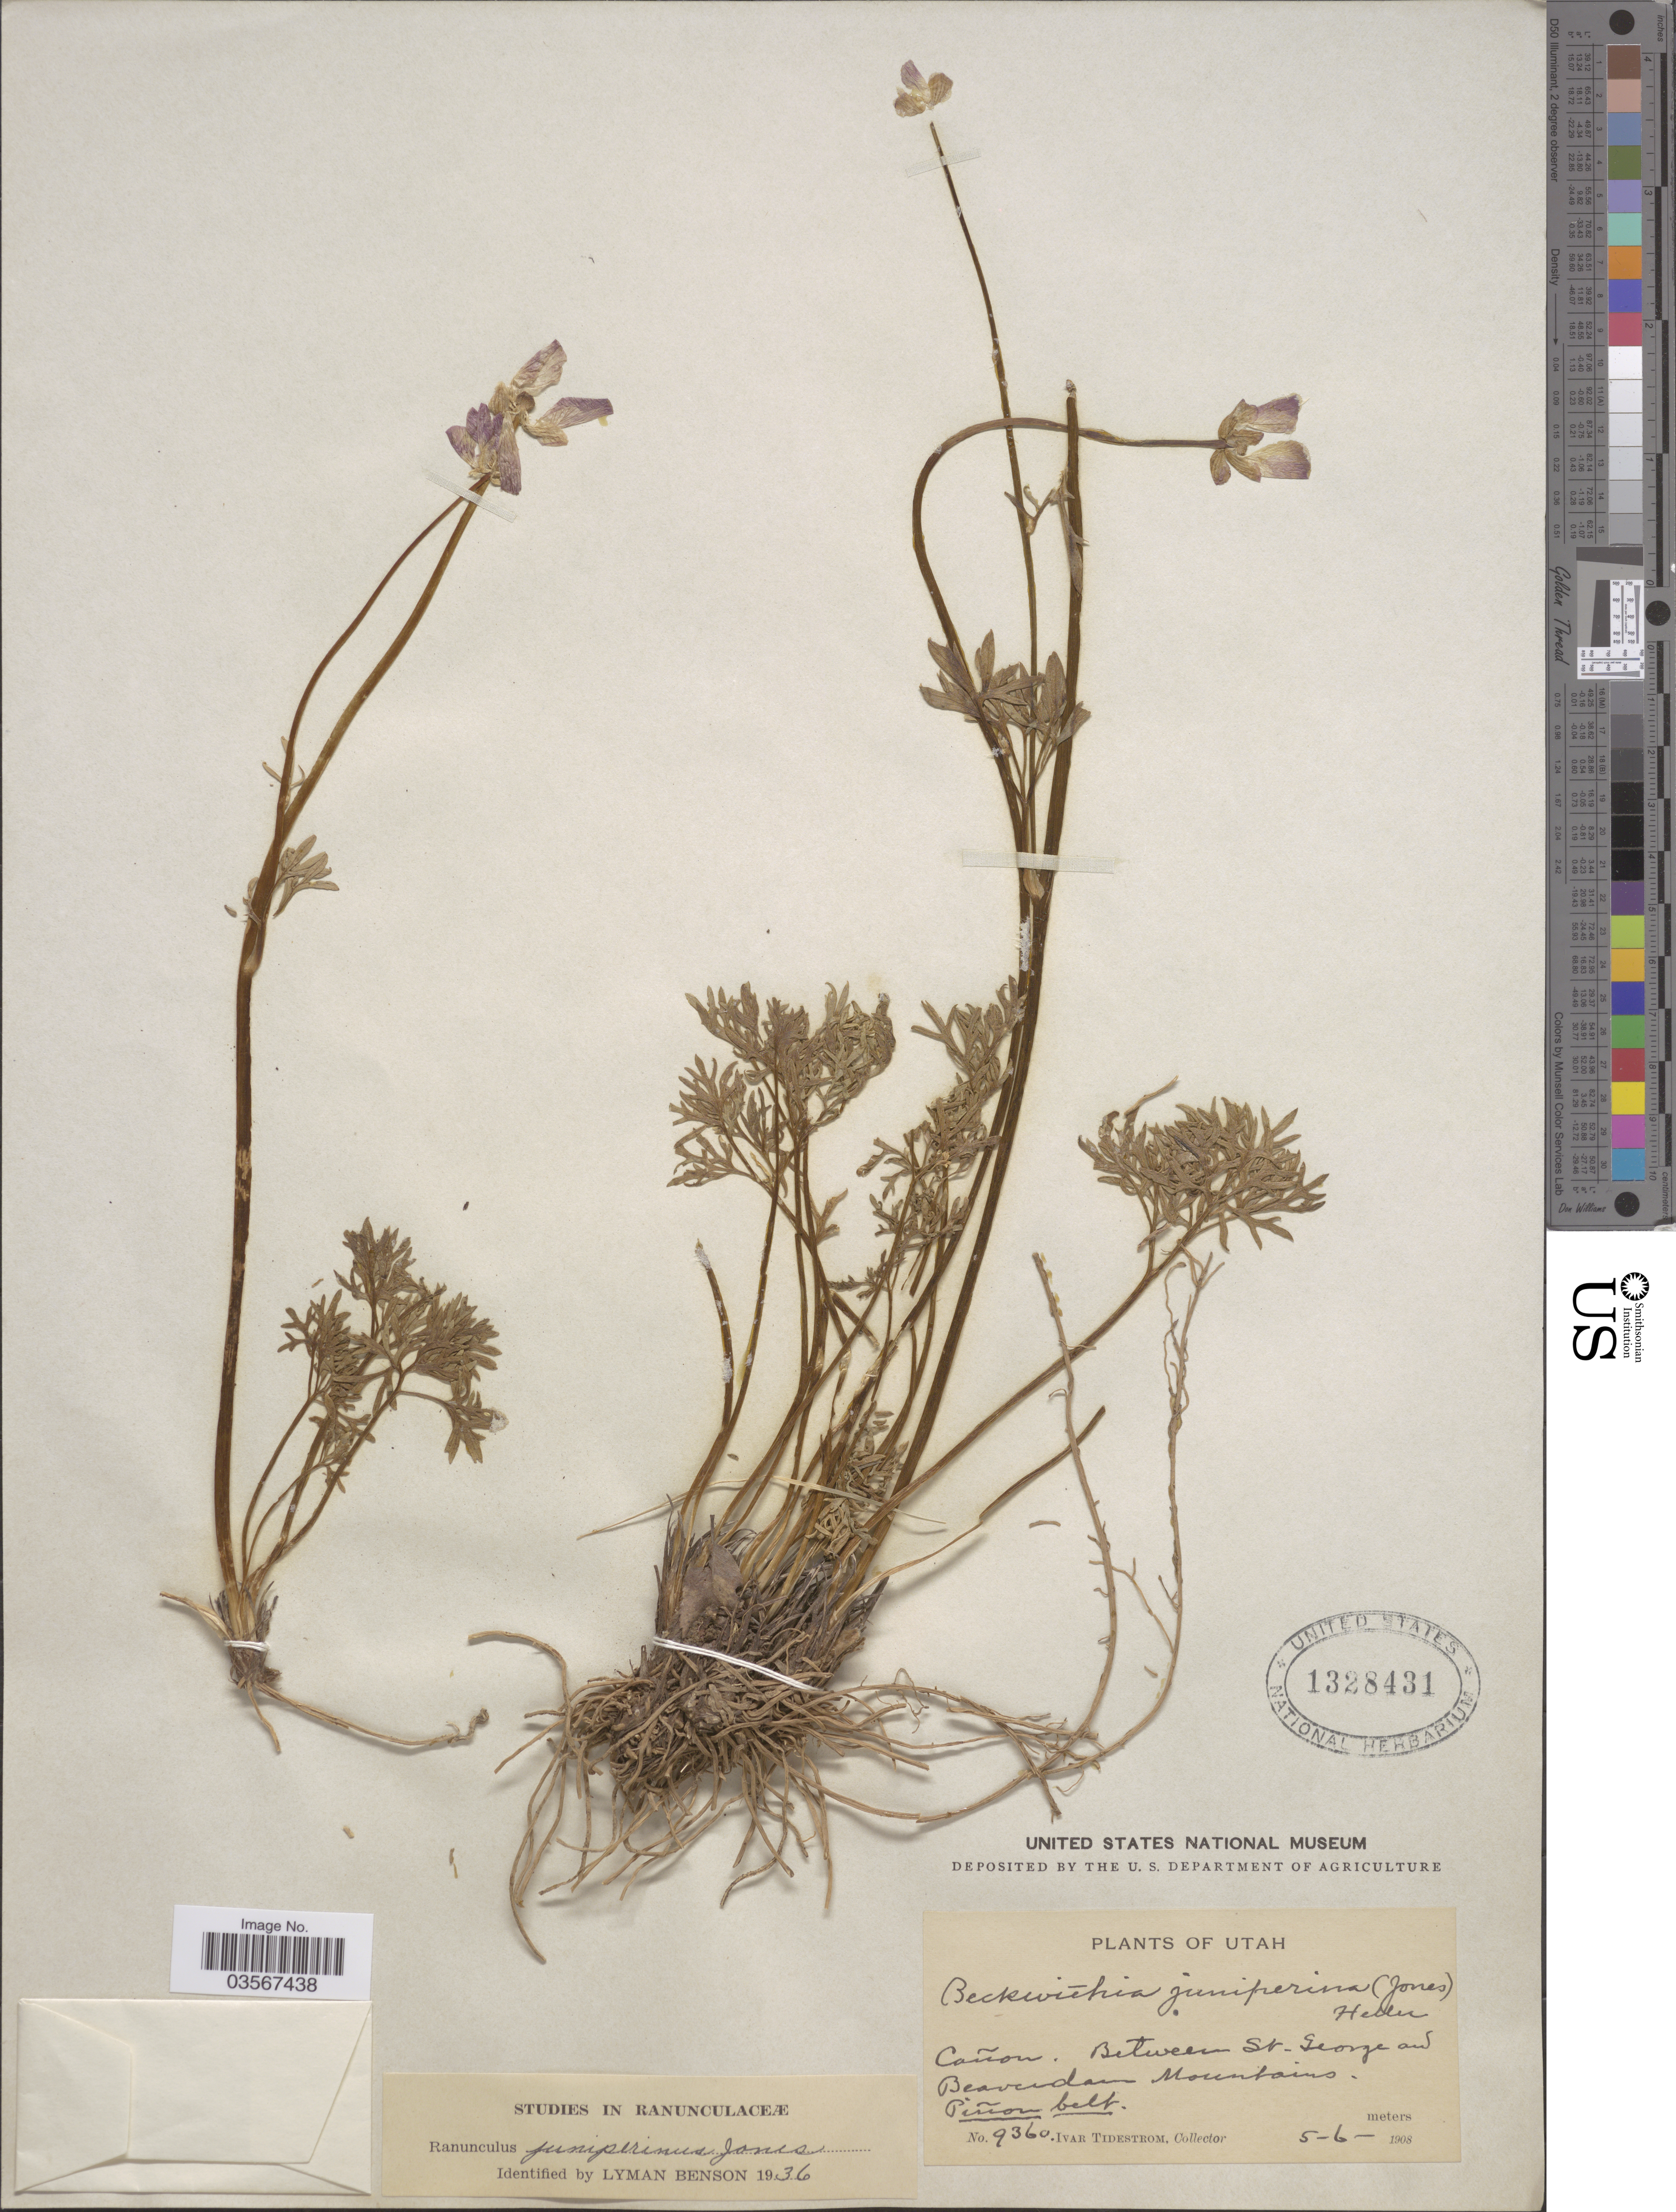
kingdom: Plantae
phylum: Tracheophyta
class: Magnoliopsida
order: Ranunculales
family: Ranunculaceae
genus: Ranunculus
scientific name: Ranunculus juniperinus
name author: M.E. Jones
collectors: I. F. Tidestrom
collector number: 9360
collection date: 1908-05-06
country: United States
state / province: Utah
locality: Cañon. Between St. George and Beaverdam Mountains.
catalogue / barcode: US 1328431